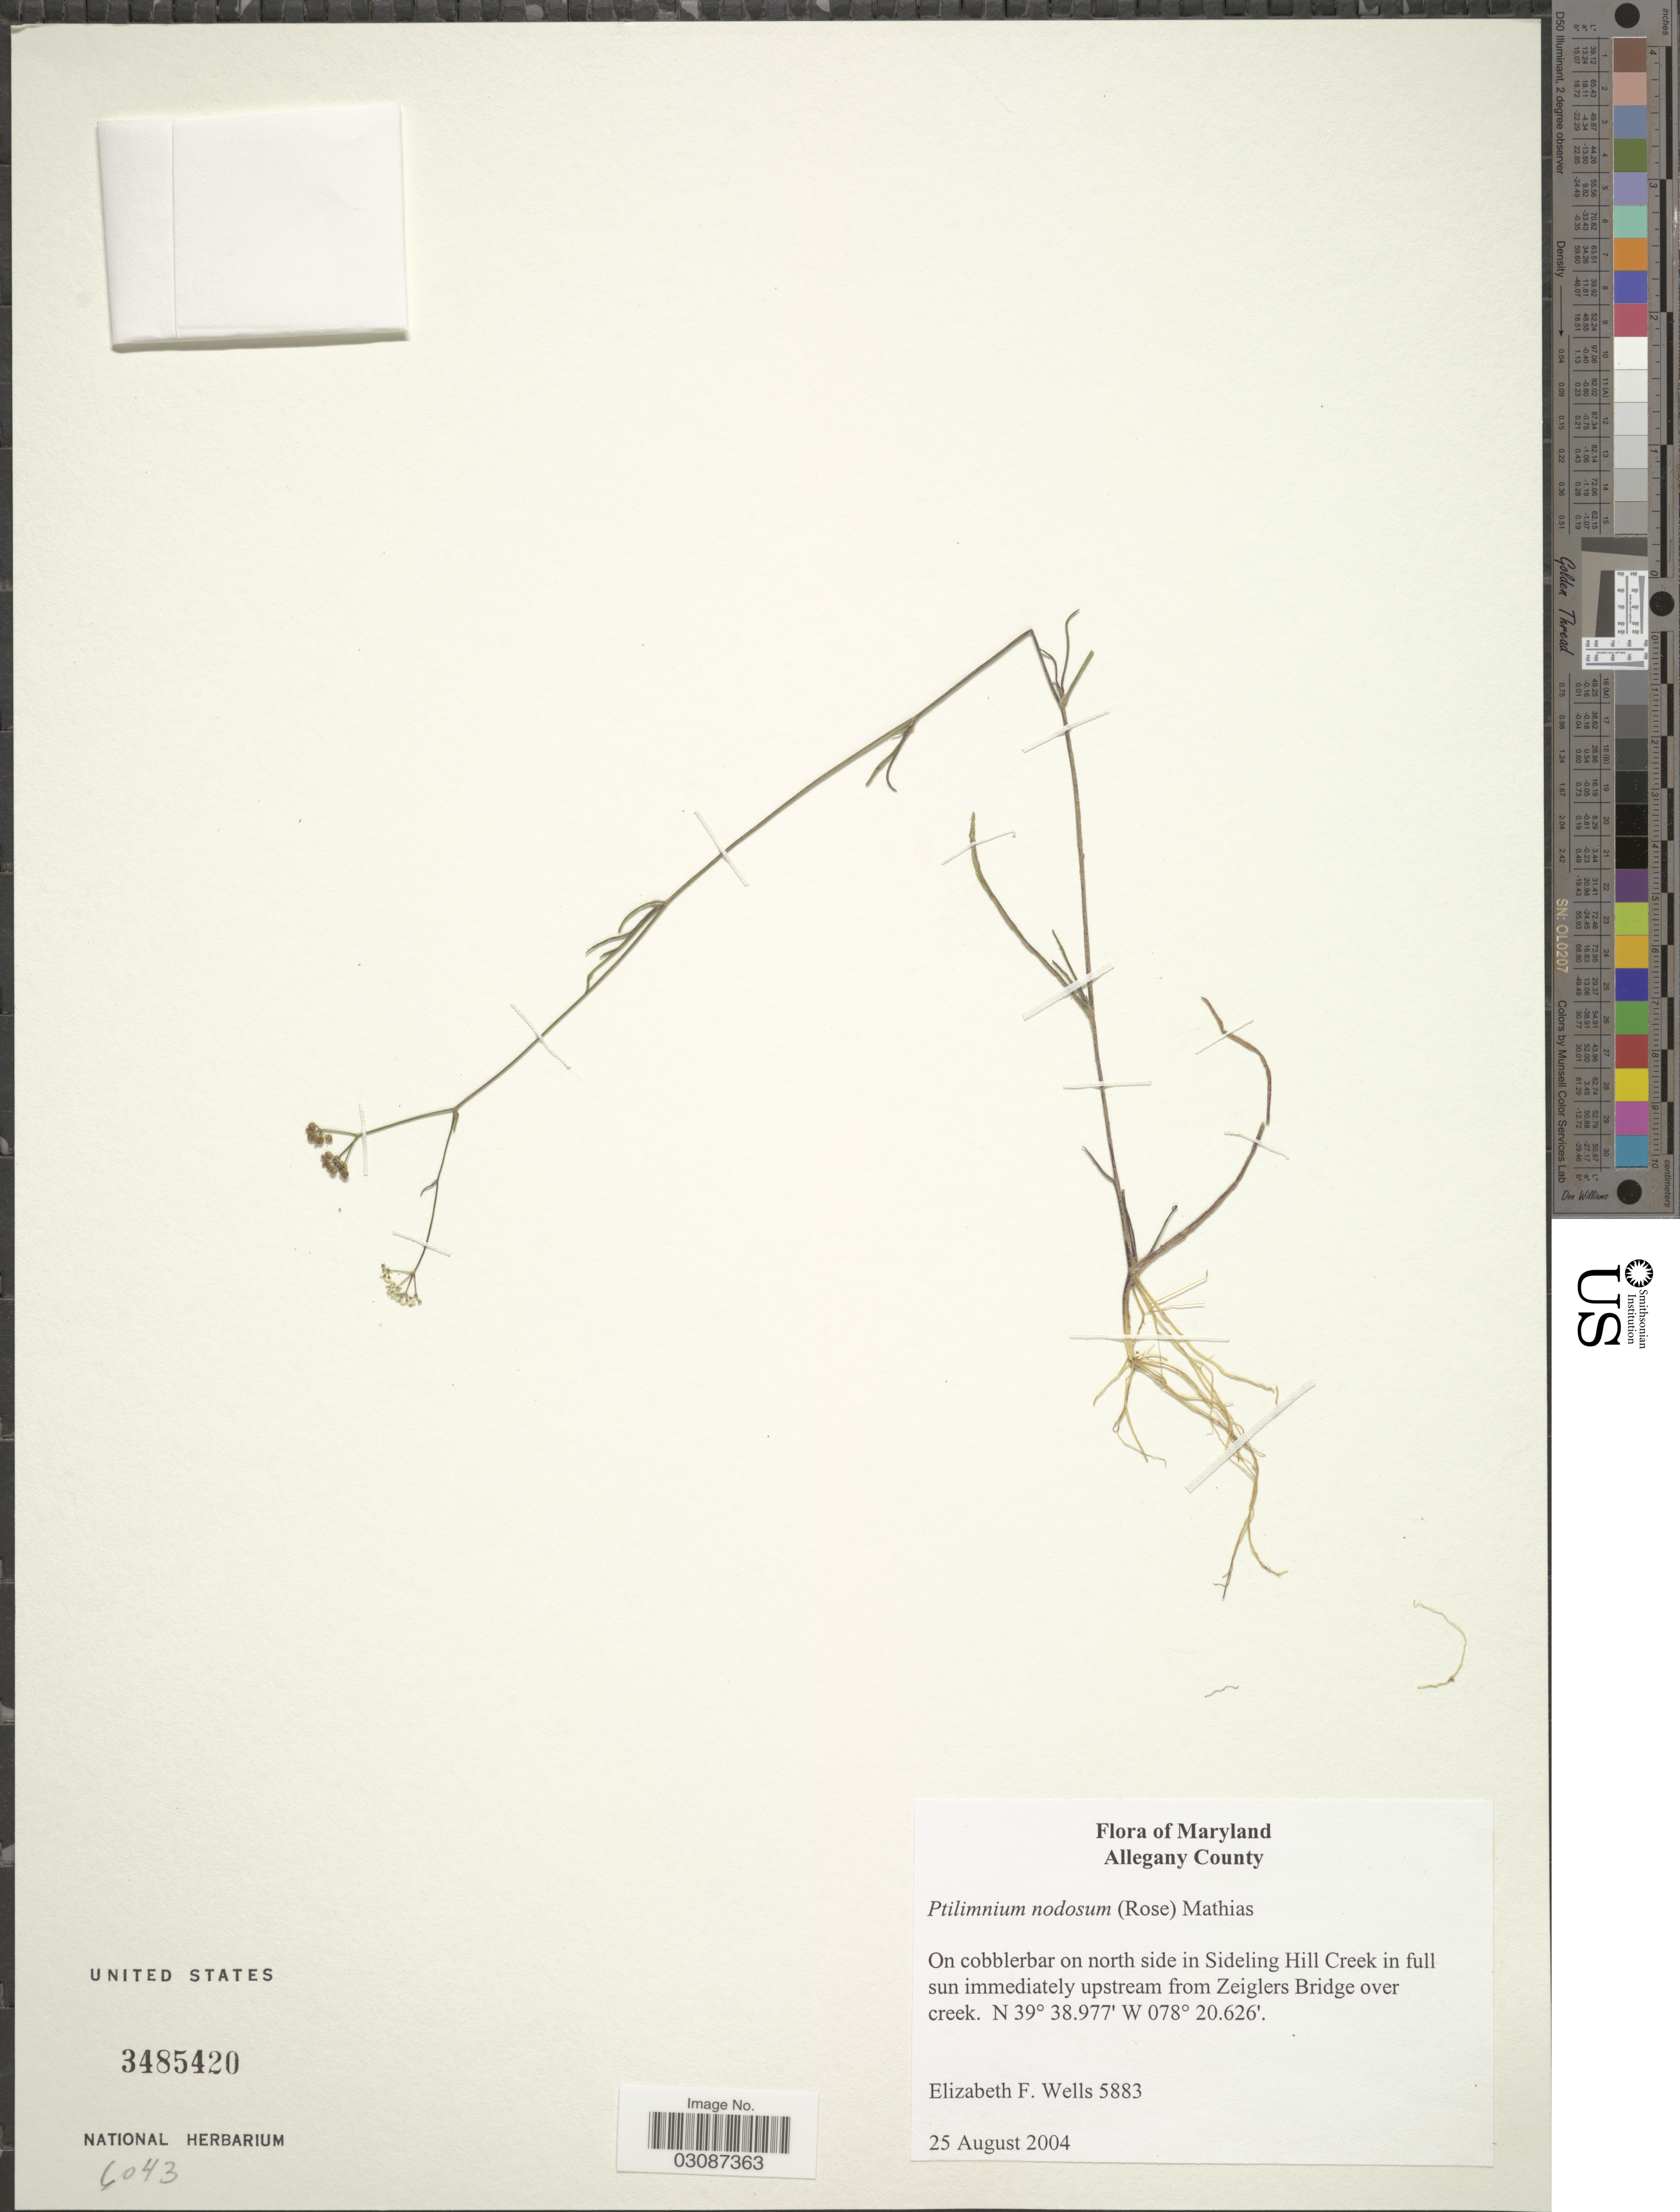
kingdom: Plantae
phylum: Tracheophyta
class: Magnoliopsida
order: Apiales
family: Apiaceae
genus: Ptilimnium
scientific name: Ptilimnium nodosum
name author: (Rose) Mathias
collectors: E. F. Wells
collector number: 5883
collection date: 2004-08-25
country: United States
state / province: Maryland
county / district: Allegany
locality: Allegany County. On Cobblerbar on north side in Sideling Hill Creek in full sun immediately upstream from Zeiglers Bridge over creek.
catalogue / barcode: US 3485420